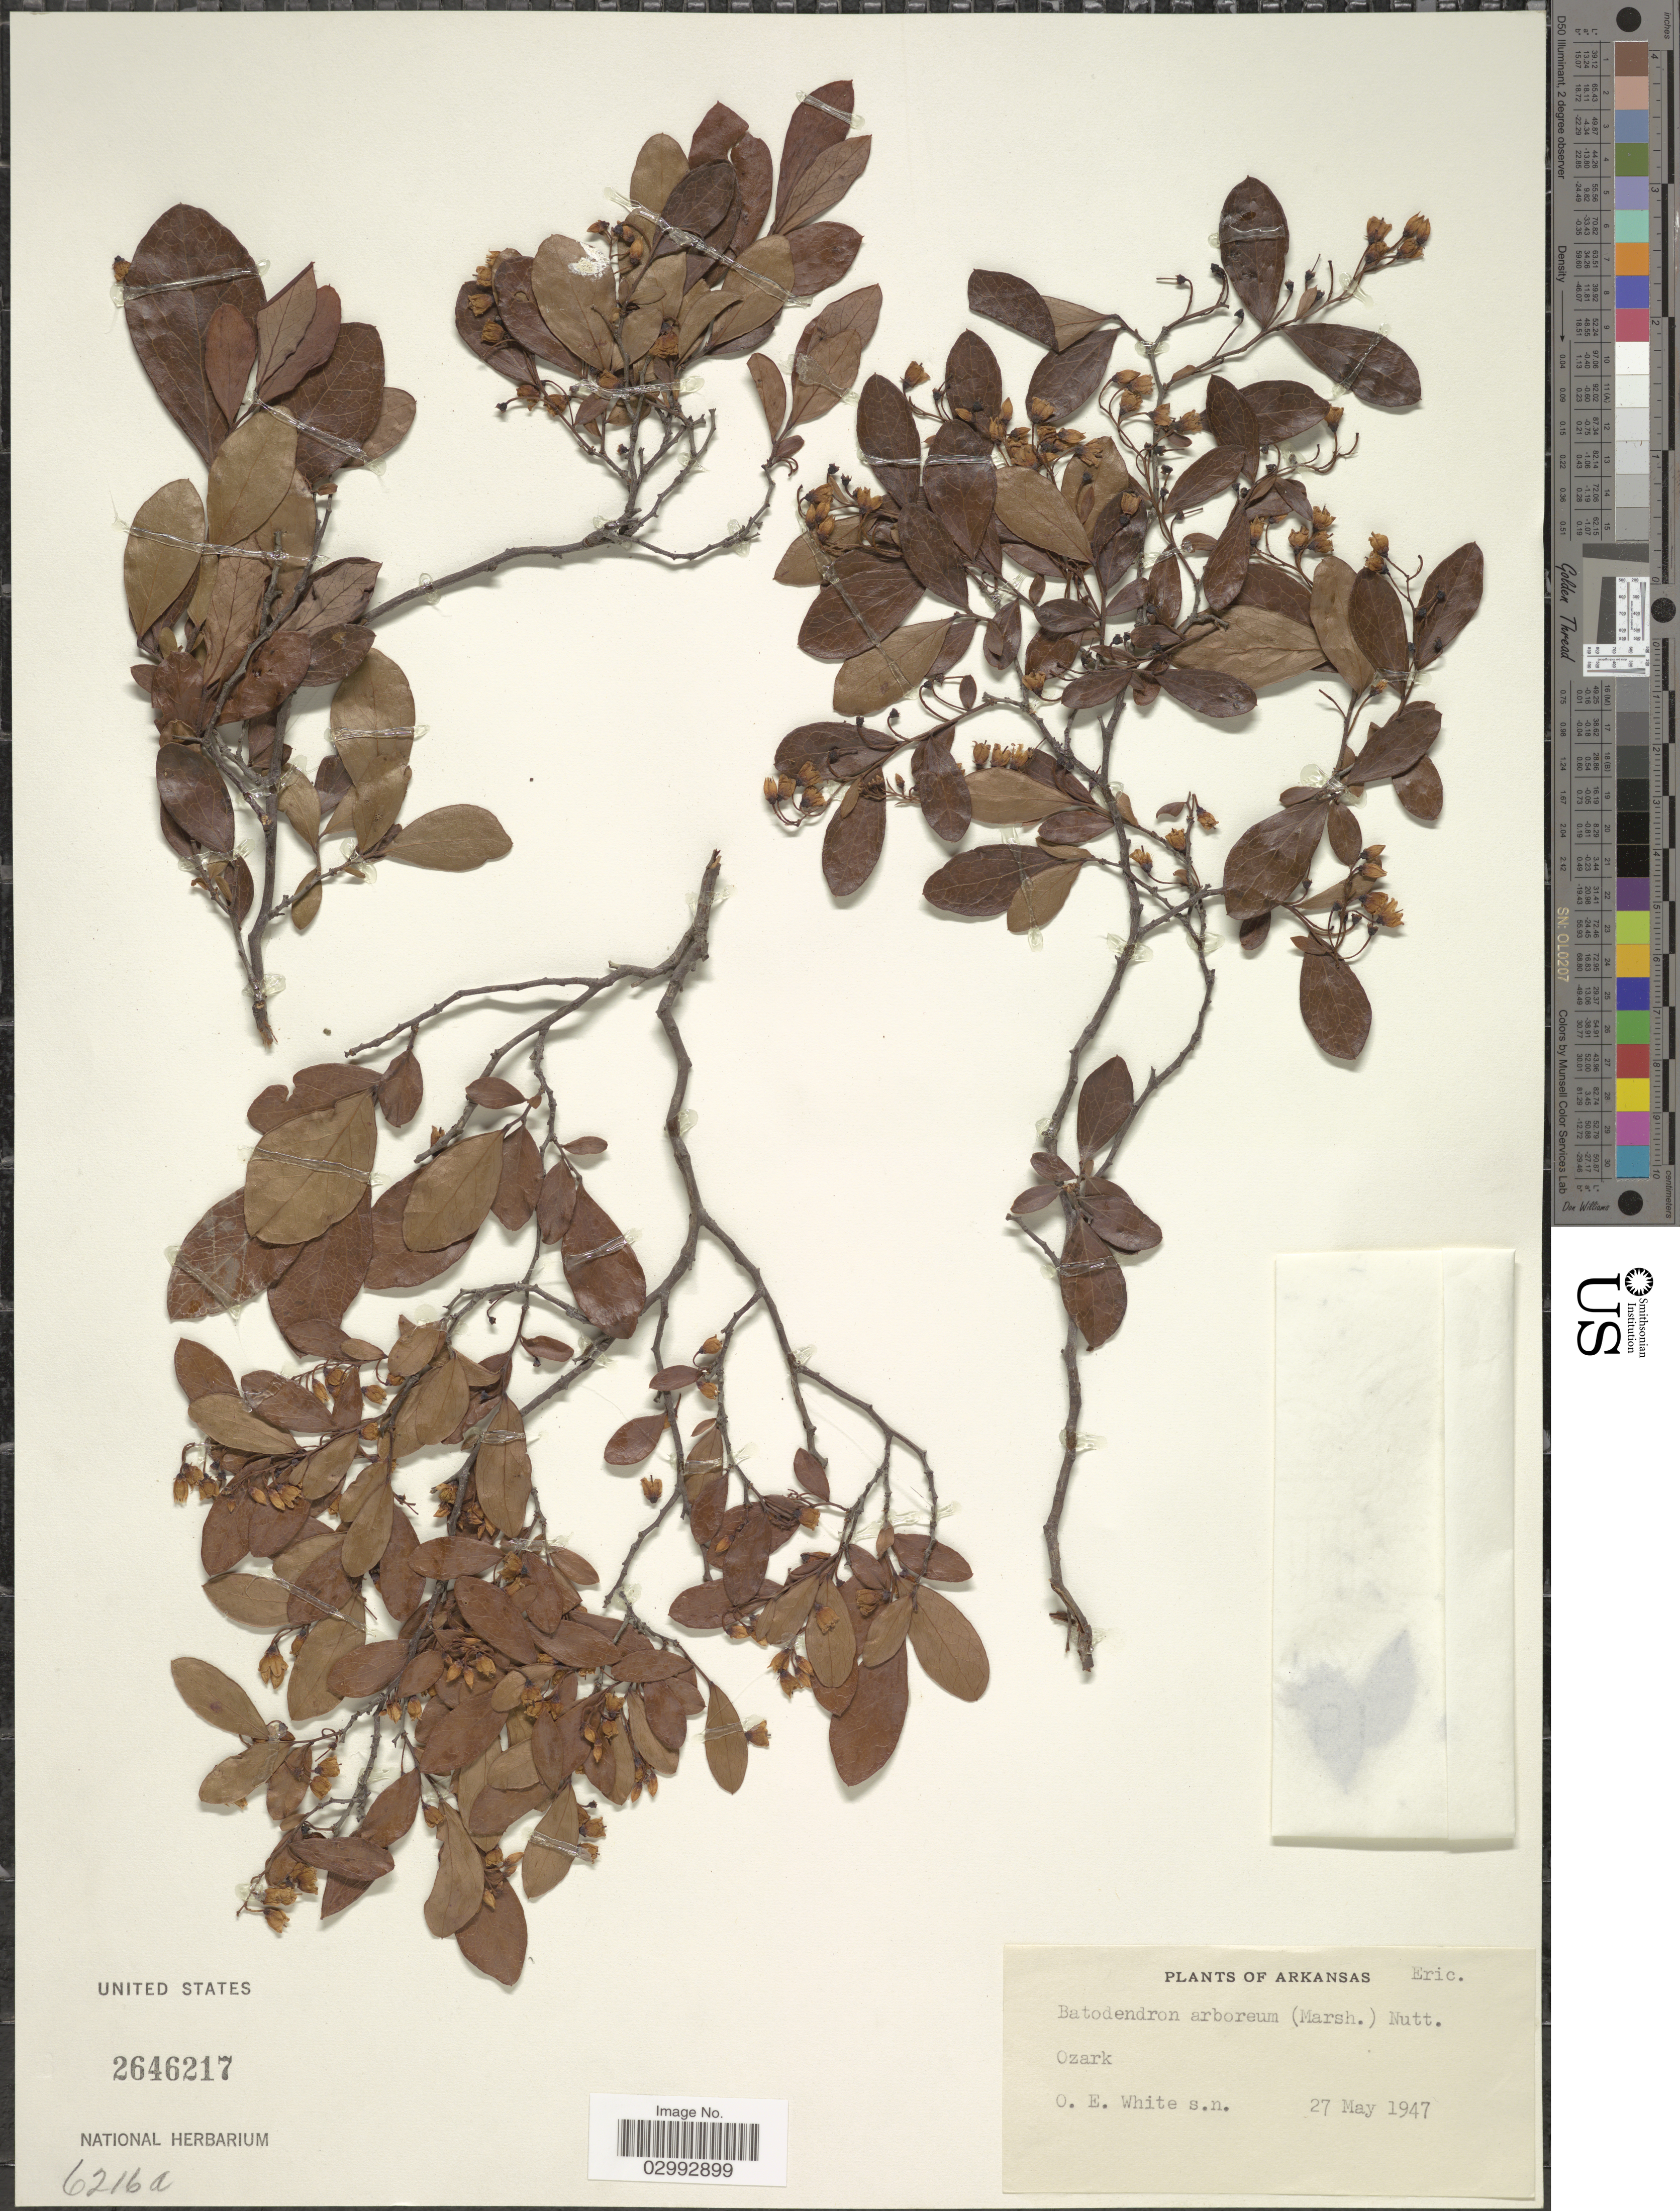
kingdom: Plantae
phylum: Tracheophyta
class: Magnoliopsida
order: Ericales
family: Ericaceae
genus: Batodendron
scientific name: Batodendron arboreum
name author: Nutt.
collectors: O. E. White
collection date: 1947-05-27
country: United States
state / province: Arkansas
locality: Ozark.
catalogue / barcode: US 2646217